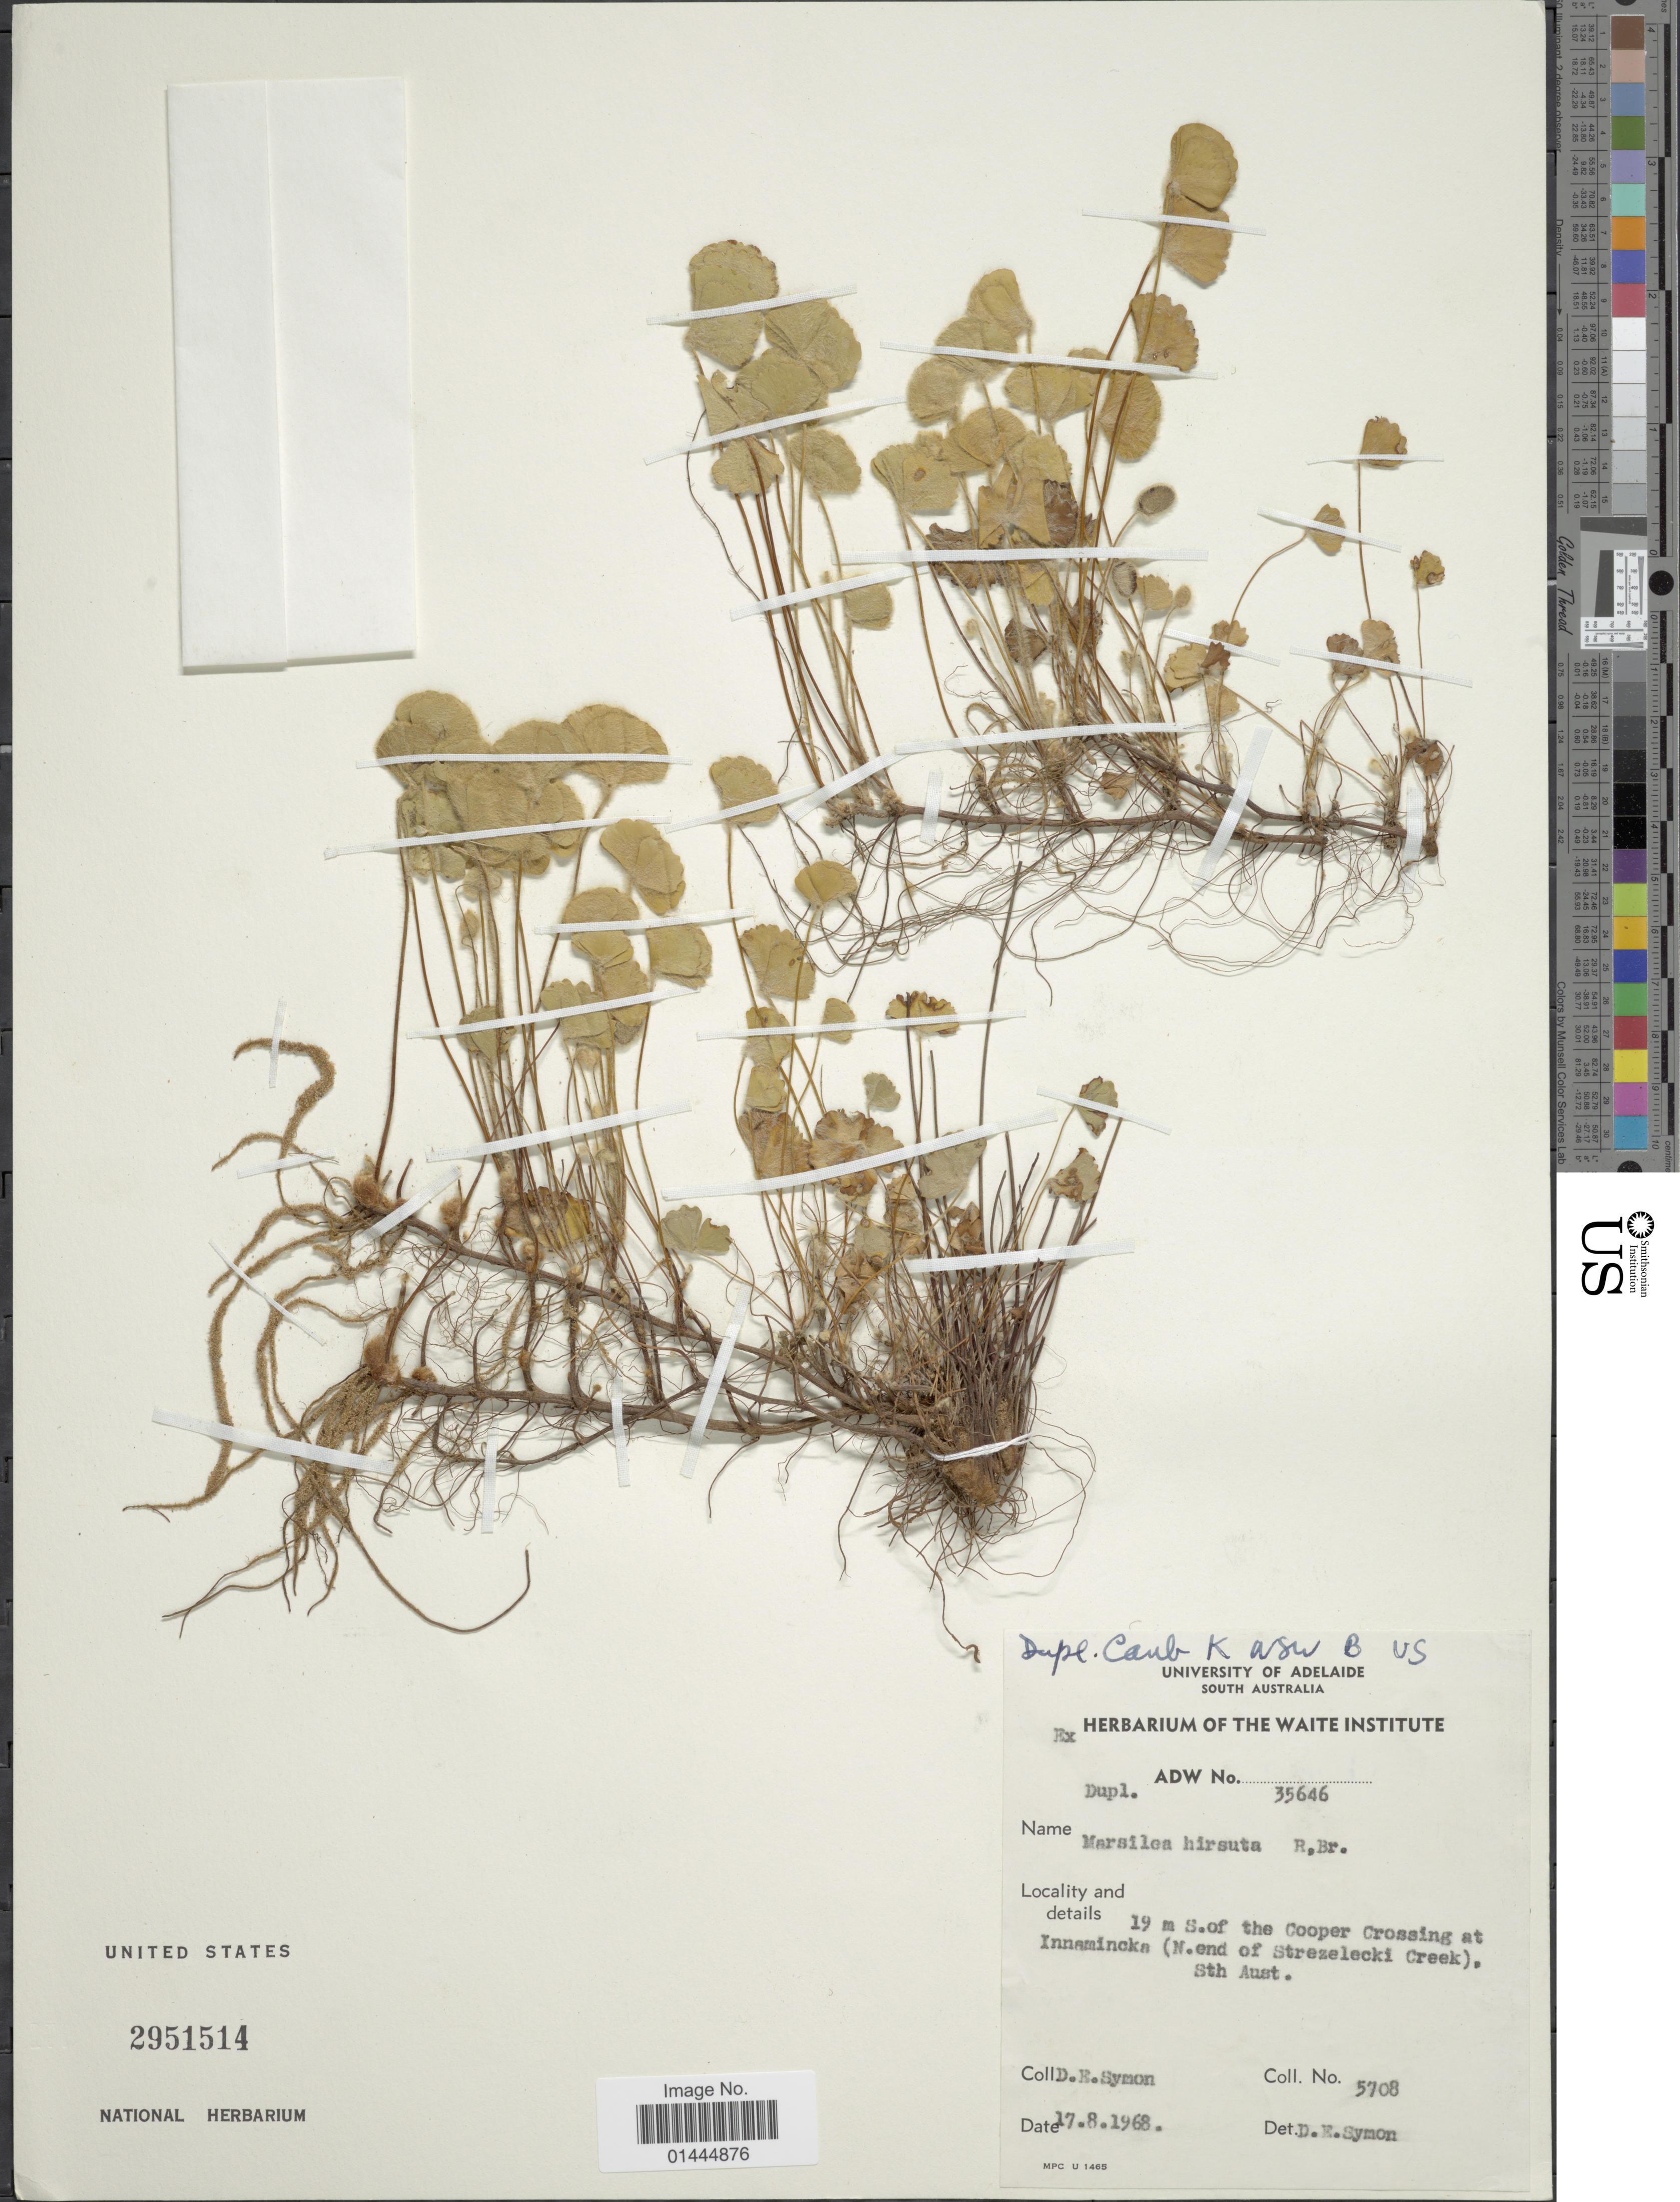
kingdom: Plantae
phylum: Tracheophyta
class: Polypodiopsida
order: Salviniales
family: Marsileaceae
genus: Marsilea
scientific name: Marsilea hirsuta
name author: R. Br.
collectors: D. Symon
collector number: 5708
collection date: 1968-08-17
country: Australia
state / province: South Australia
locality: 19 m S. of the Cooper Crossing at Innamincka ( N. end of Strezelecki Creek).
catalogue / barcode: US 2951514